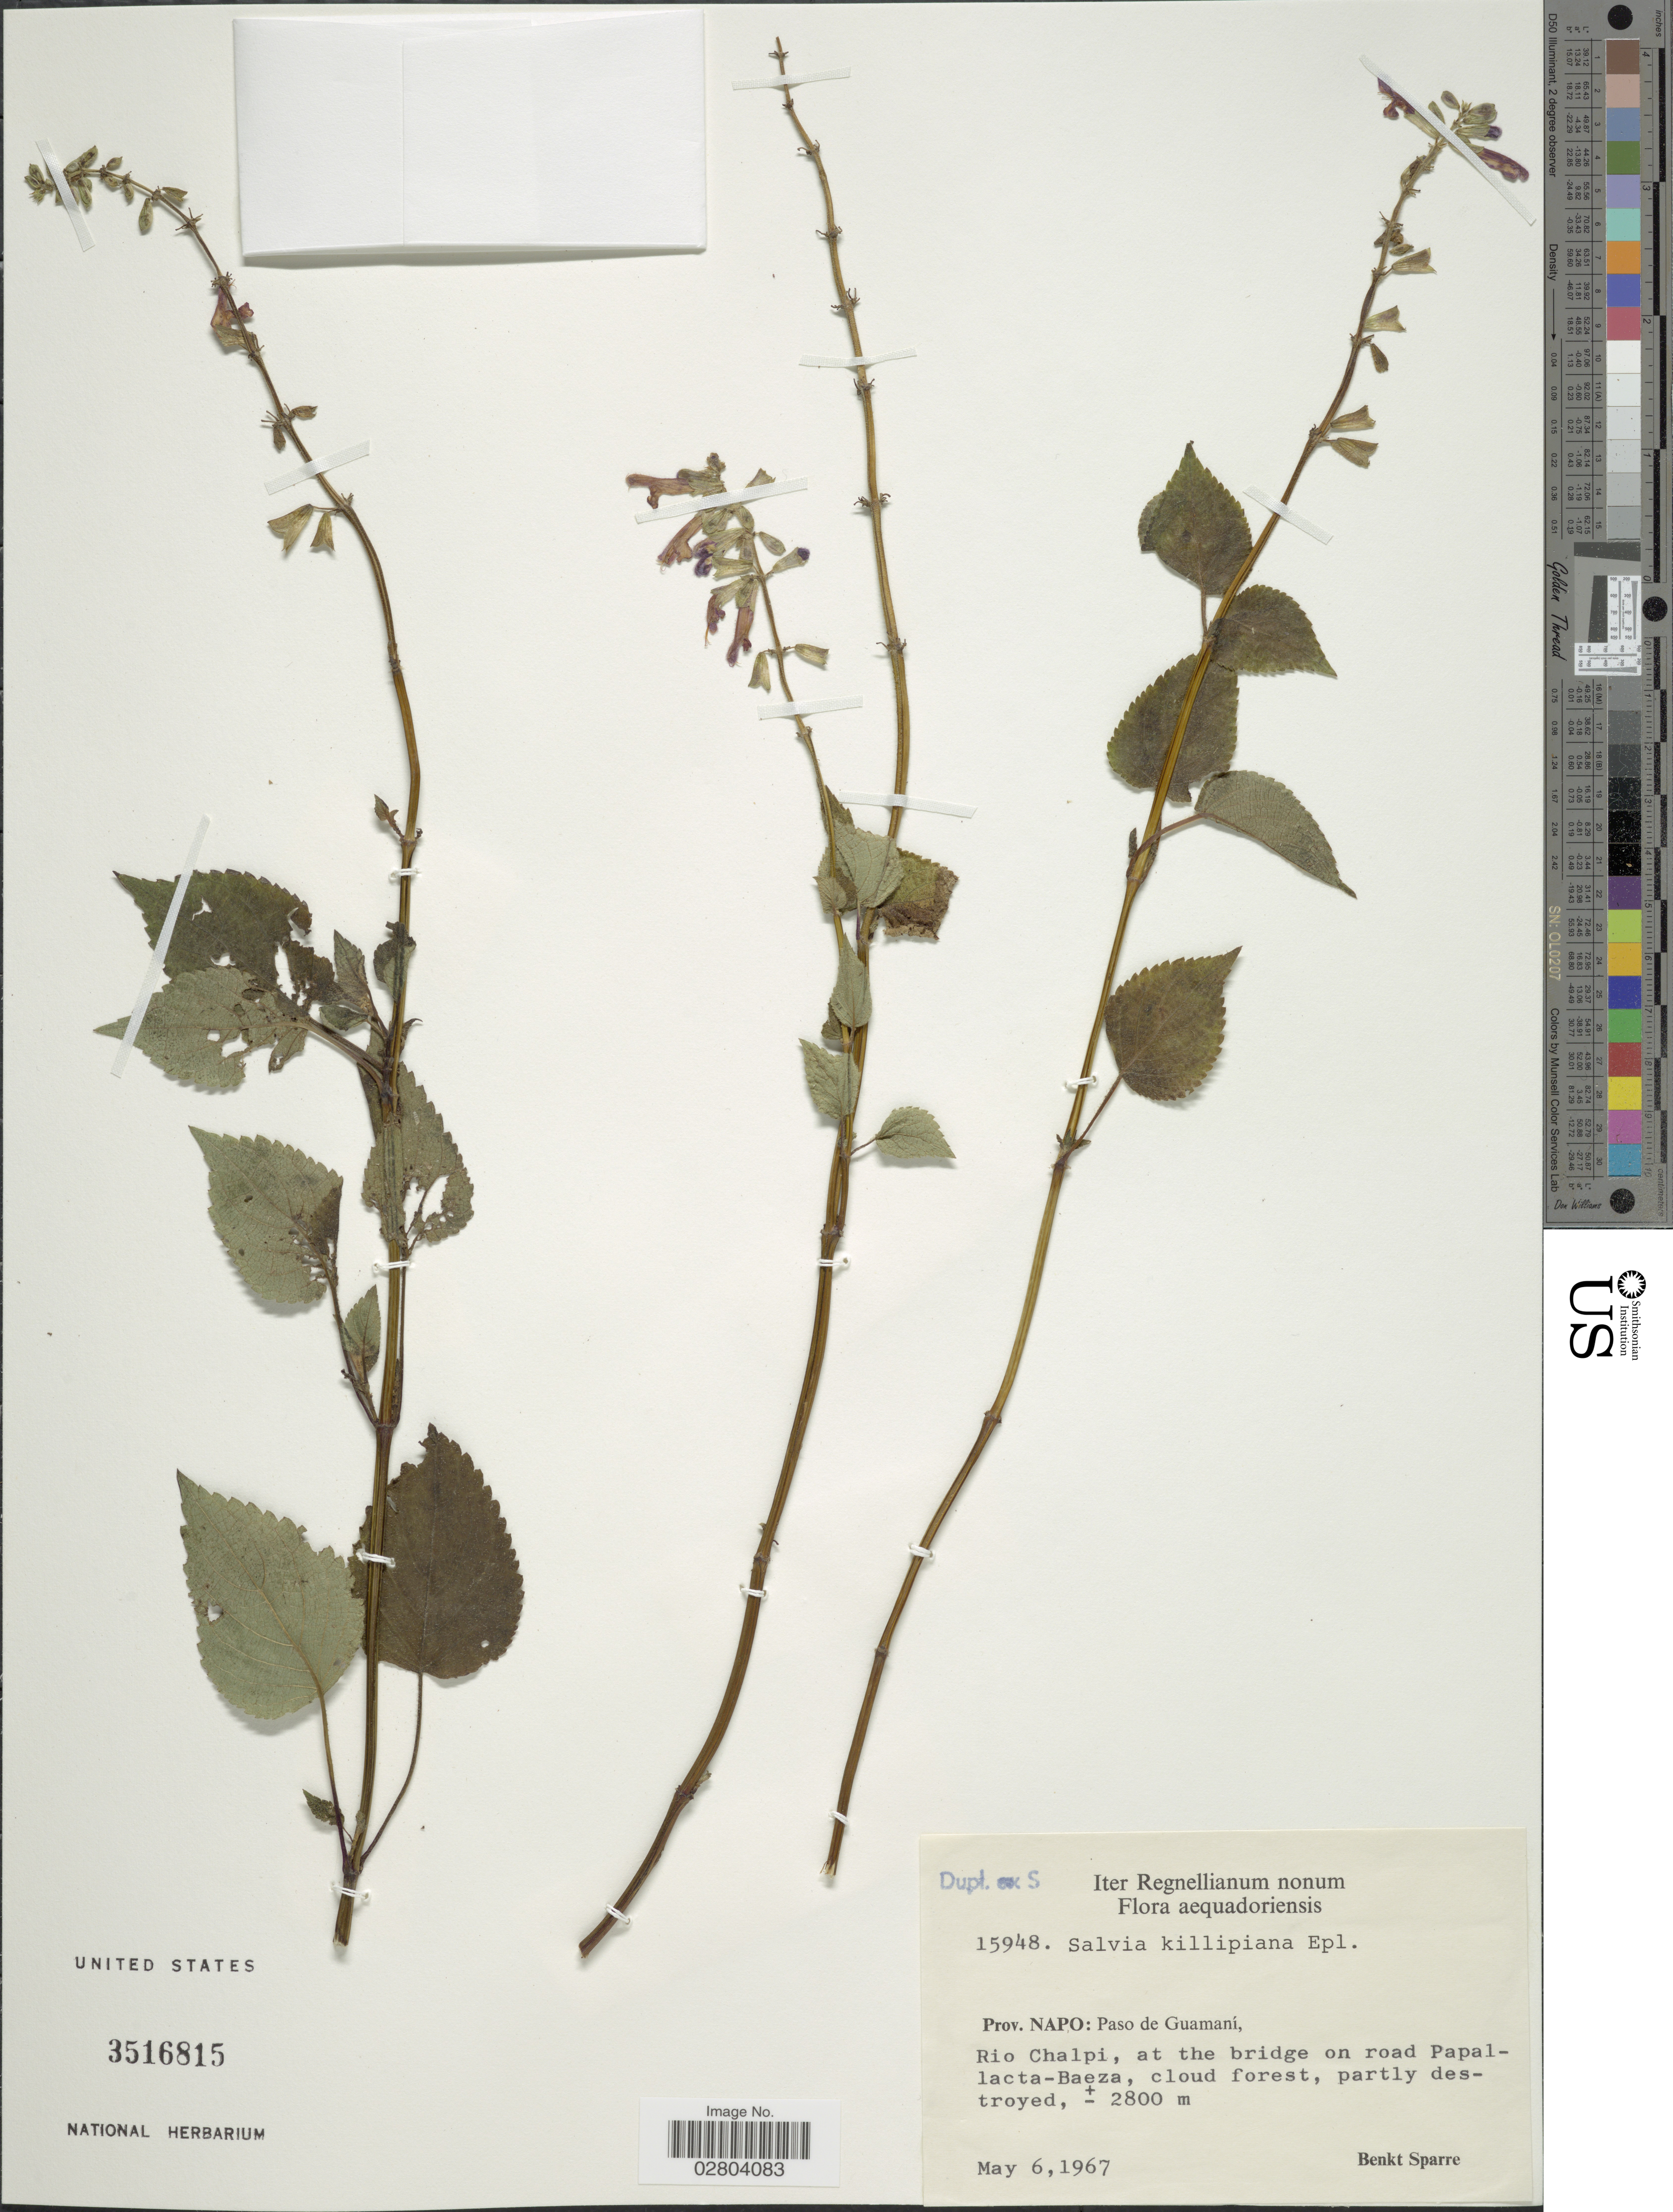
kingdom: Plantae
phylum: Tracheophyta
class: Magnoliopsida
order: Lamiales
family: Lamiaceae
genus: Salvia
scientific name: Salvia carnea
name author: Kunth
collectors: B. Sparre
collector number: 15948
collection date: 1967-05-06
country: Ecuador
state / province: Napo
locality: Aequadoriensis. Paso do Guamaní. Rio Chapli, at the bridge on road Papallacta-Baeza.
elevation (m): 2800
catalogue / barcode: US 3516815